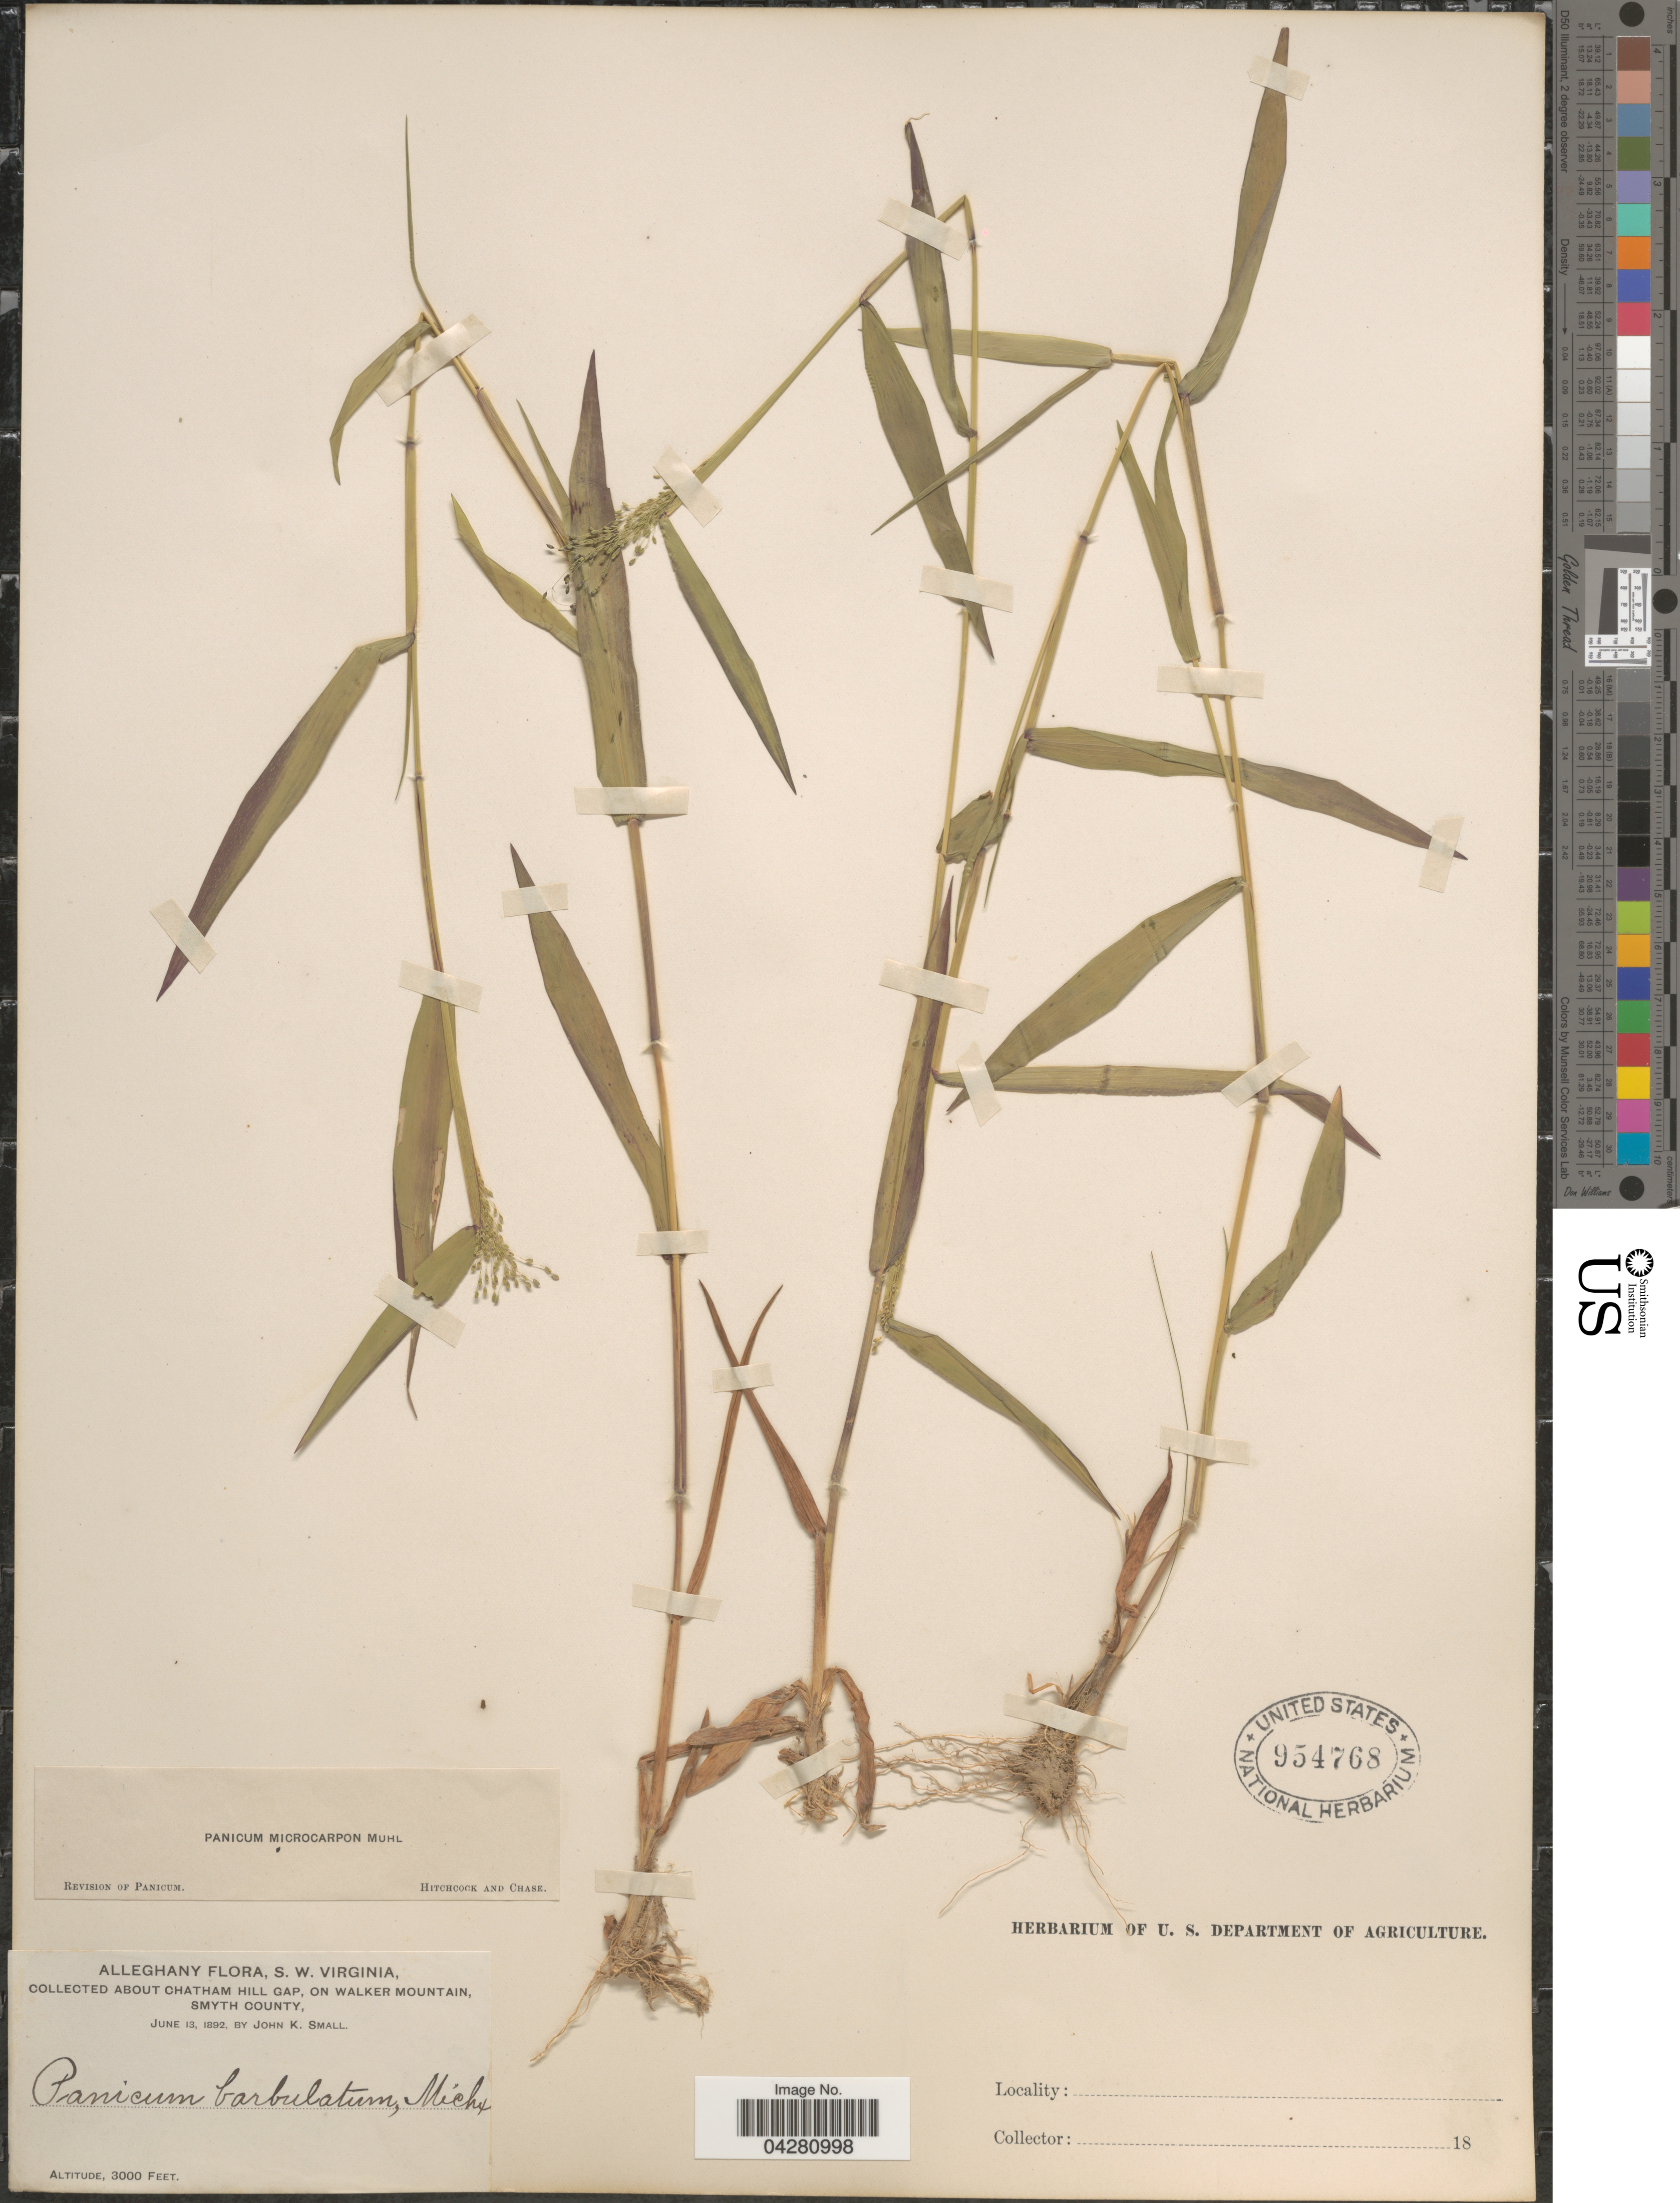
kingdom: Plantae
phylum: Tracheophyta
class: Liliopsida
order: Poales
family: Poaceae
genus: Dichanthelium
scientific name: Dichanthelium dichotomum var. dichotomum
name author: (L.) Gould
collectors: J. K. Small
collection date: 1892-06-13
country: United States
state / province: Virginia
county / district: Smyth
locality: Alleghany, S. W. Virginia, about Chatham Hill Gap, on Walker Mountain.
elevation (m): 914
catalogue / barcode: US 954768